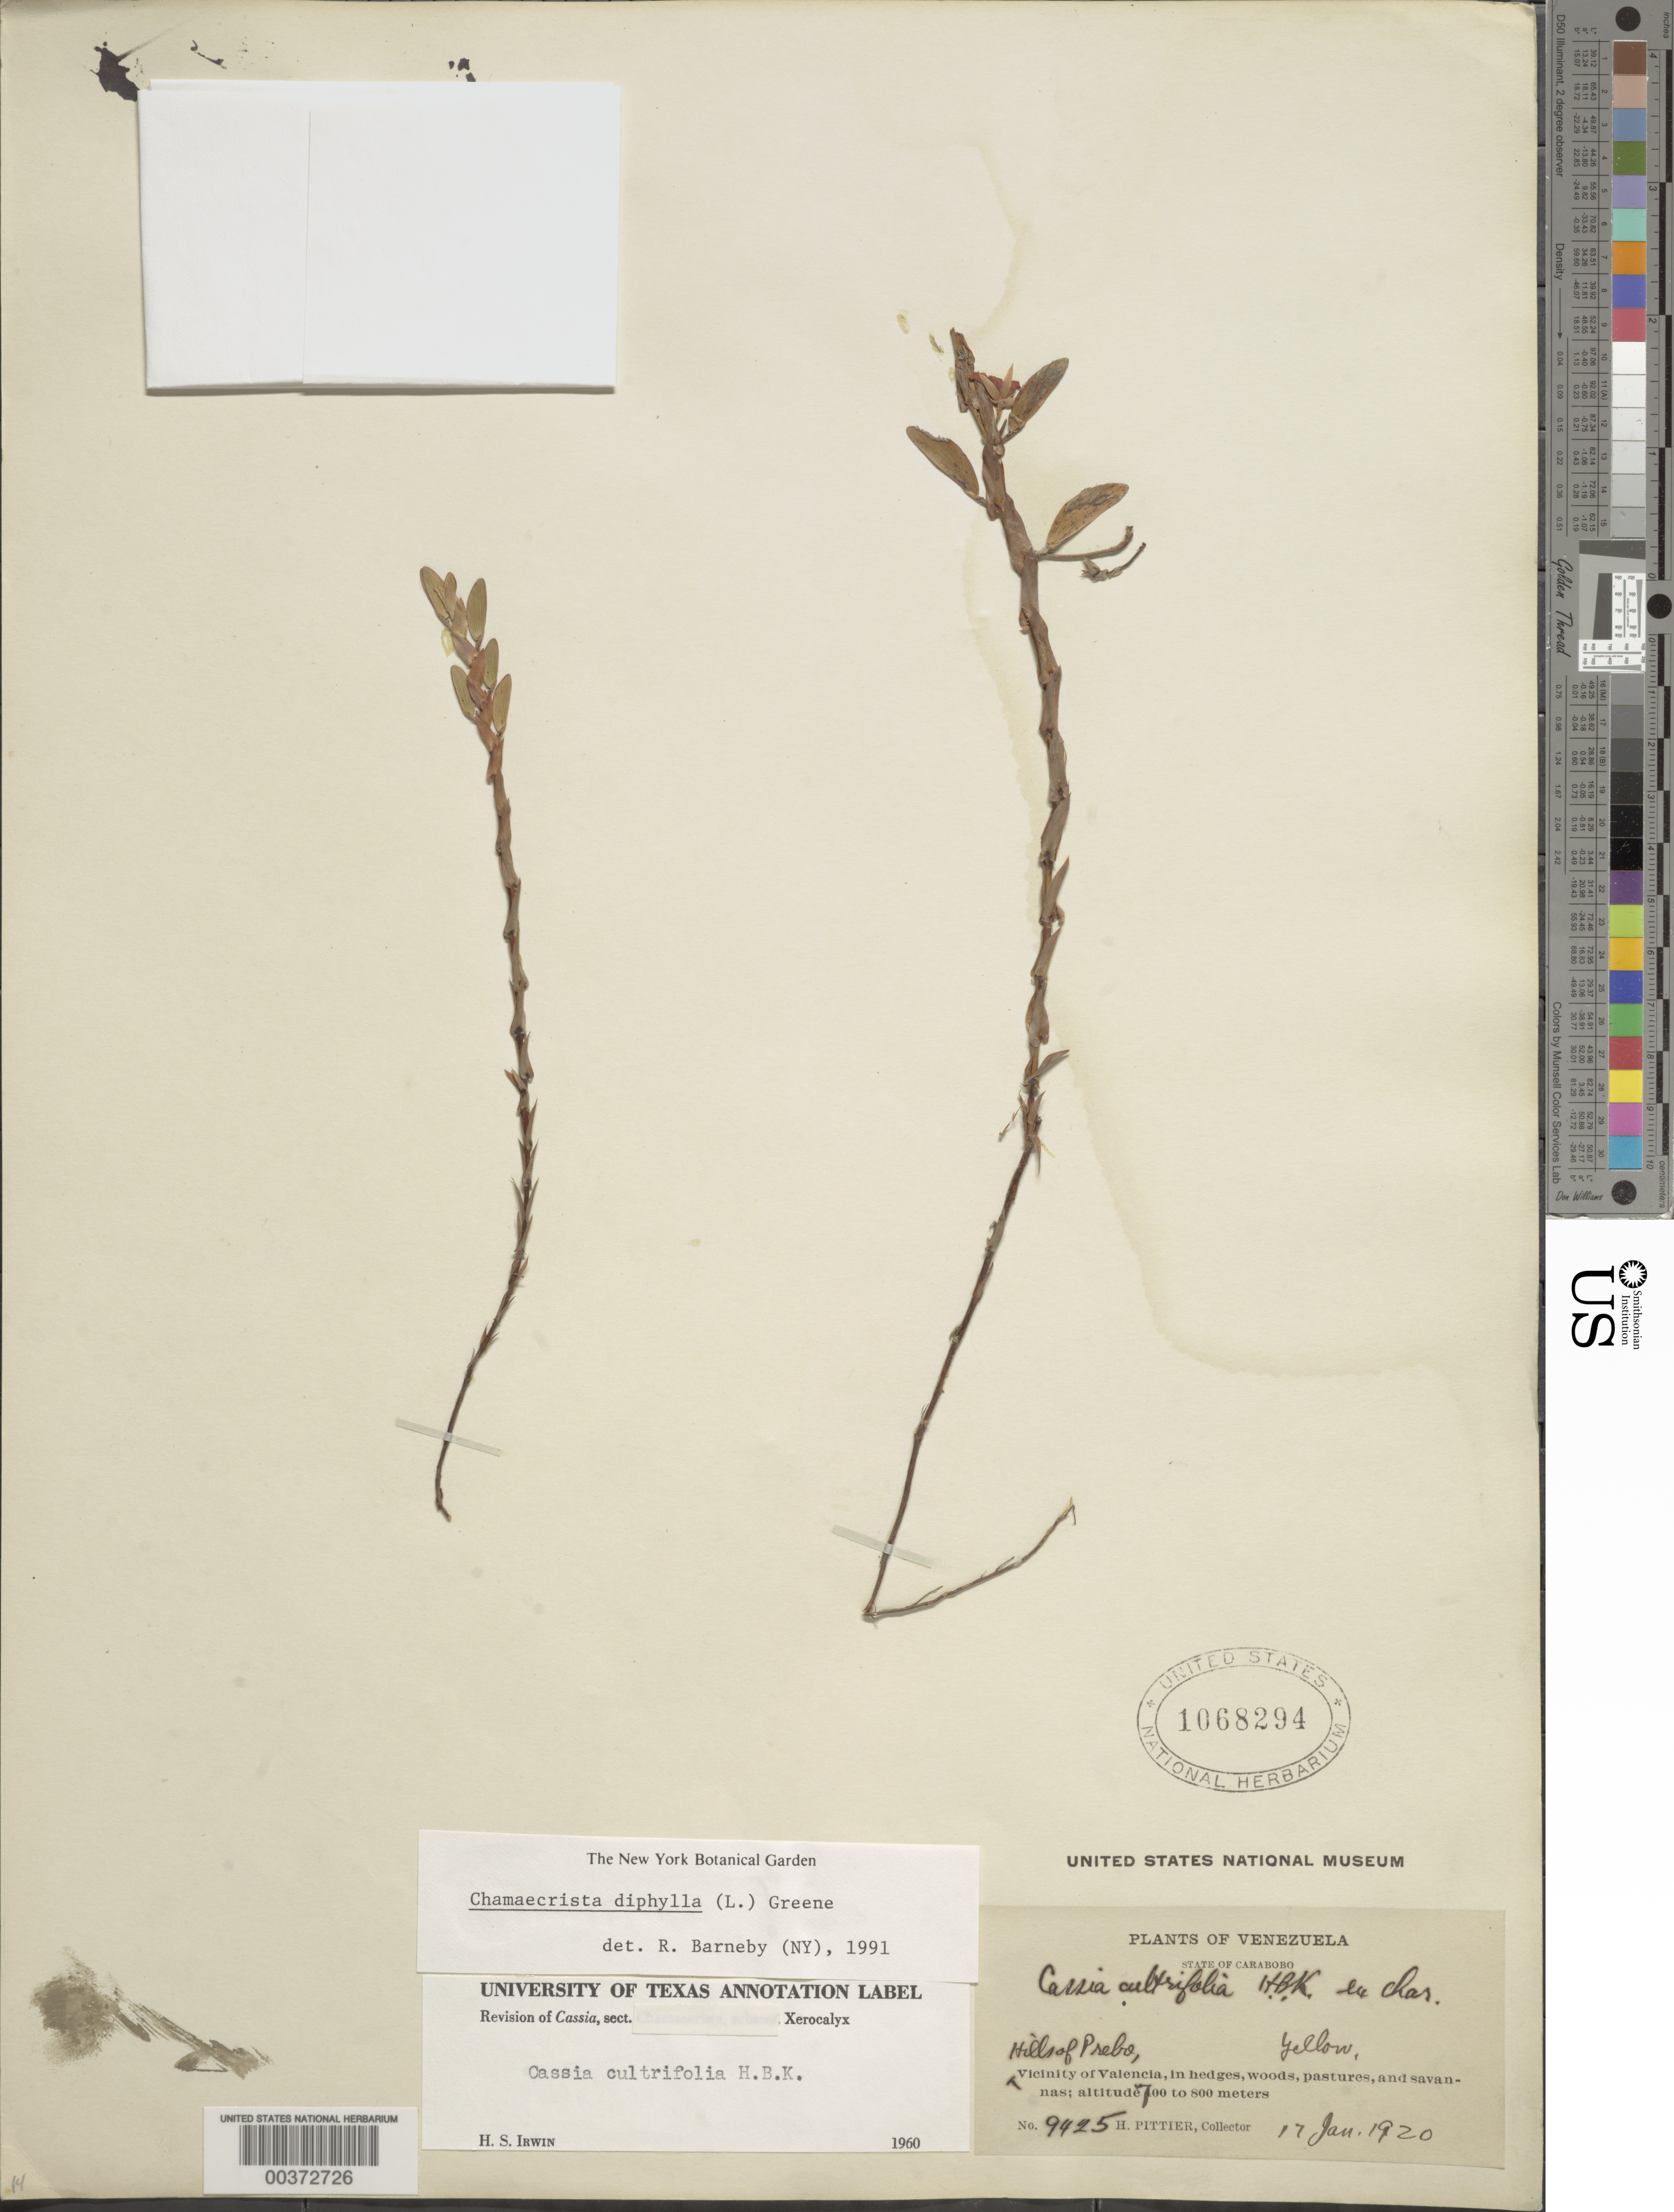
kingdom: Plantae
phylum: Tracheophyta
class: Magnoliopsida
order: Fabales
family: Fabaceae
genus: Chamaecrista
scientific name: Chamaecrista diphylla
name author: (L.) Greene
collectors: H. F. Pittier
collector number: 9425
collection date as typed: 17 Jan 1920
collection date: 1920-01-17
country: Venezuela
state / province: Carabobo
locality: Hills of prebo; vicinity of valencia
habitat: Woods, pastures, and savannas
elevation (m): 700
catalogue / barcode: US 1068294